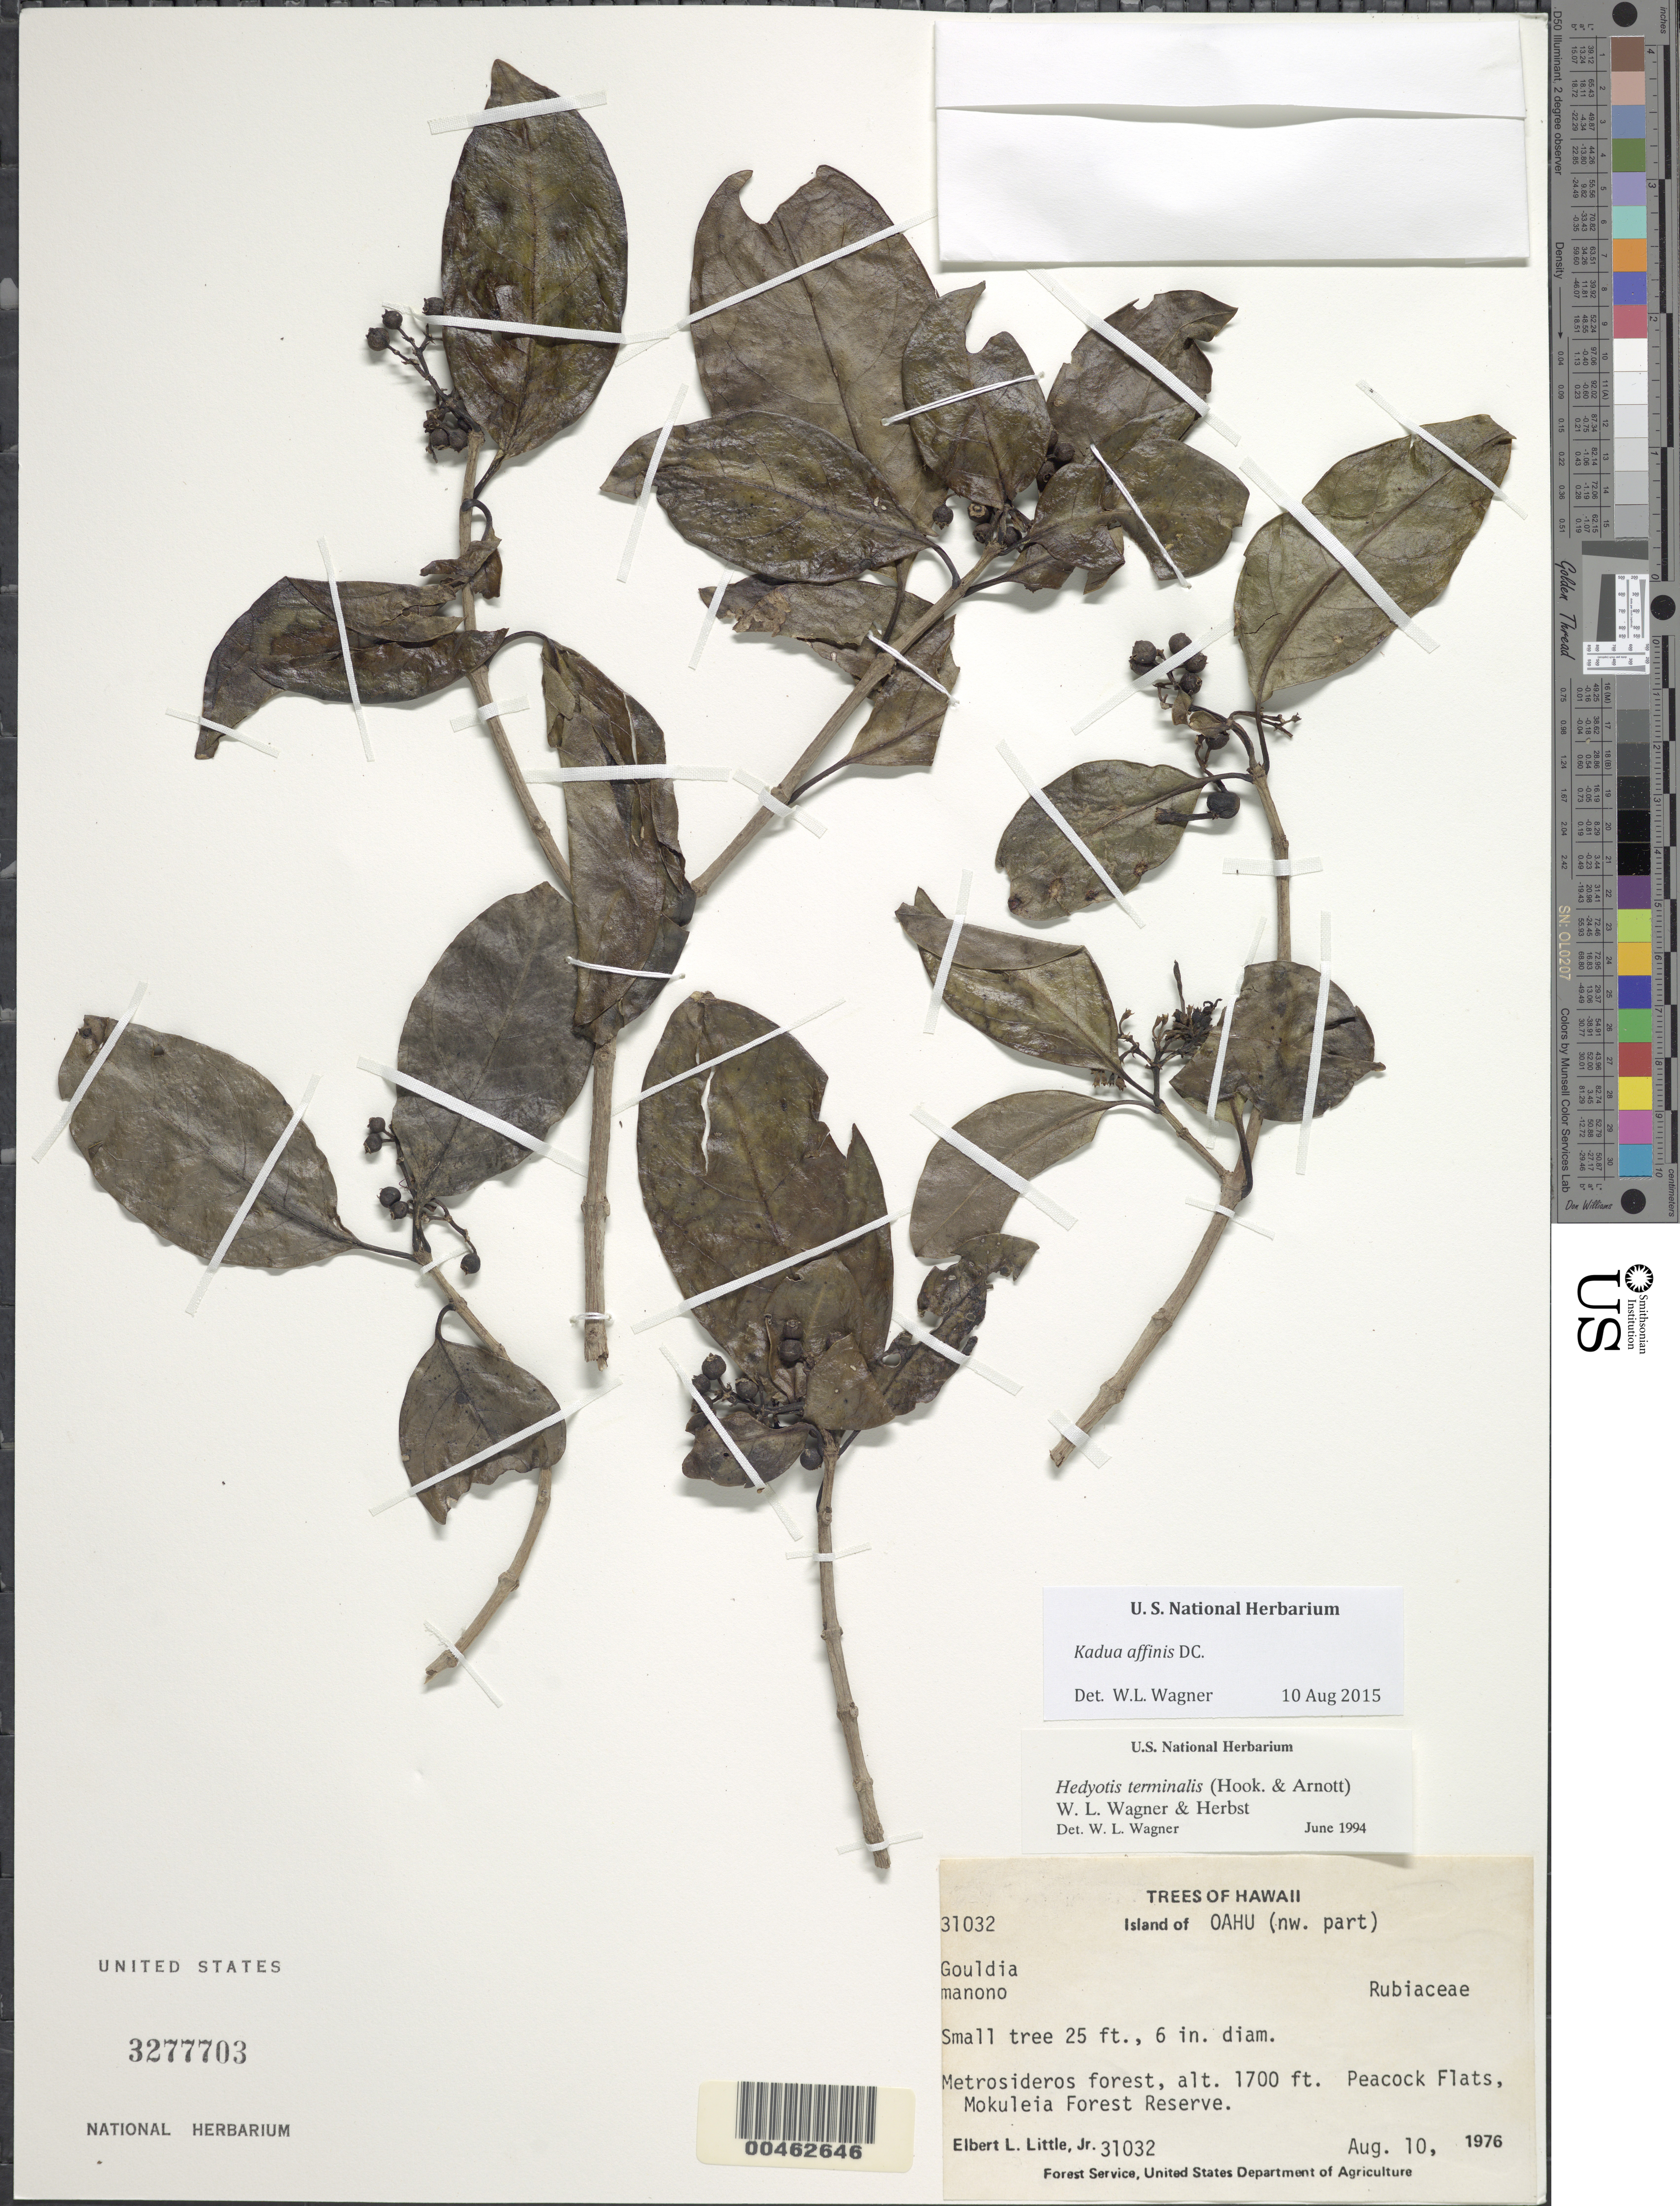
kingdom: Plantae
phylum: Tracheophyta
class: Magnoliopsida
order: Gentianales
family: Rubiaceae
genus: Kadua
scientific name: Kadua affinis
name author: DC.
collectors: E. L. Little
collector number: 31032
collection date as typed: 10 Aug 1976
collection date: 1976-08-10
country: United States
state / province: Hawaii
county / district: Honolulu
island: Oahu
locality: NW part of Oahu, Peacock Flats, Mokuleia Forest Reserve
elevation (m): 518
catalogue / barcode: US 3277703